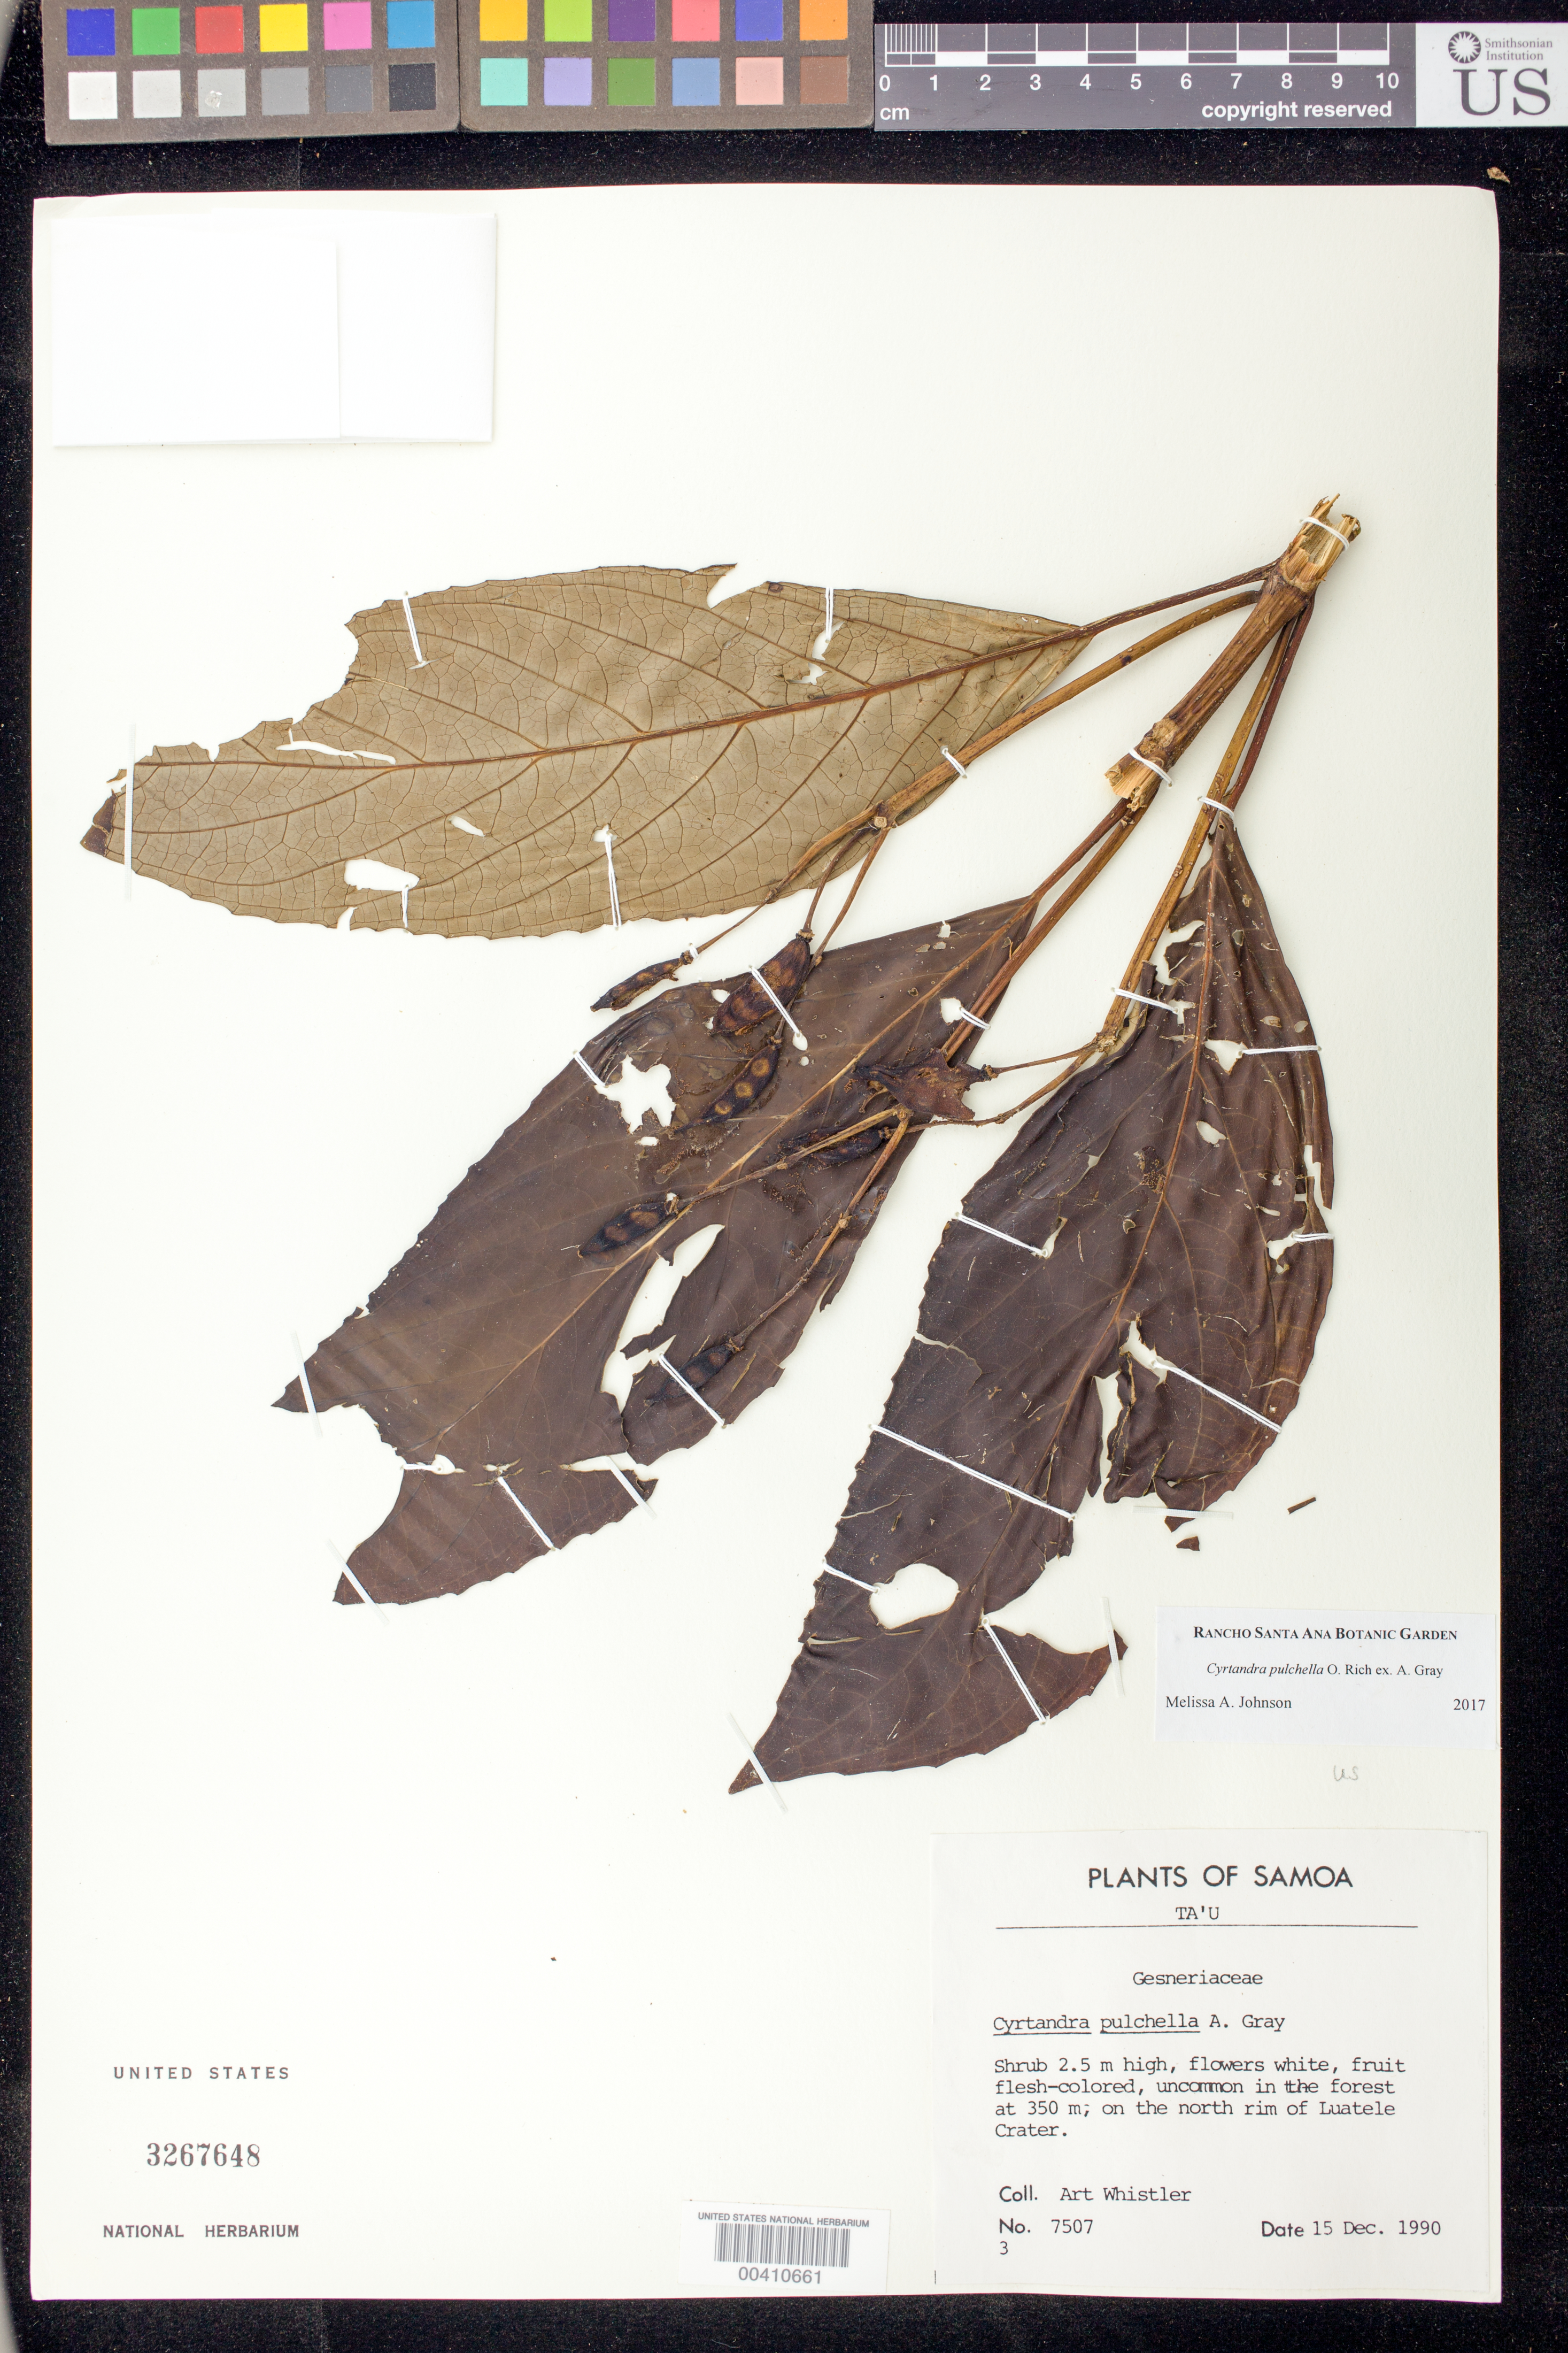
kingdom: Plantae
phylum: Tracheophyta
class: Magnoliopsida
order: Lamiales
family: Gesneriaceae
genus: Cyrtandra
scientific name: Cyrtandra pulchella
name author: W. Rich ex A. Gray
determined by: Johnson, Melissa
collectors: A. Whistler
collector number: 7507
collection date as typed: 15 Dec 1990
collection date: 1990-12-15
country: American Samoa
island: Ta'u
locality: Manua is., Tau i.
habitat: Rim of luatele crater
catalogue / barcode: US 3267648